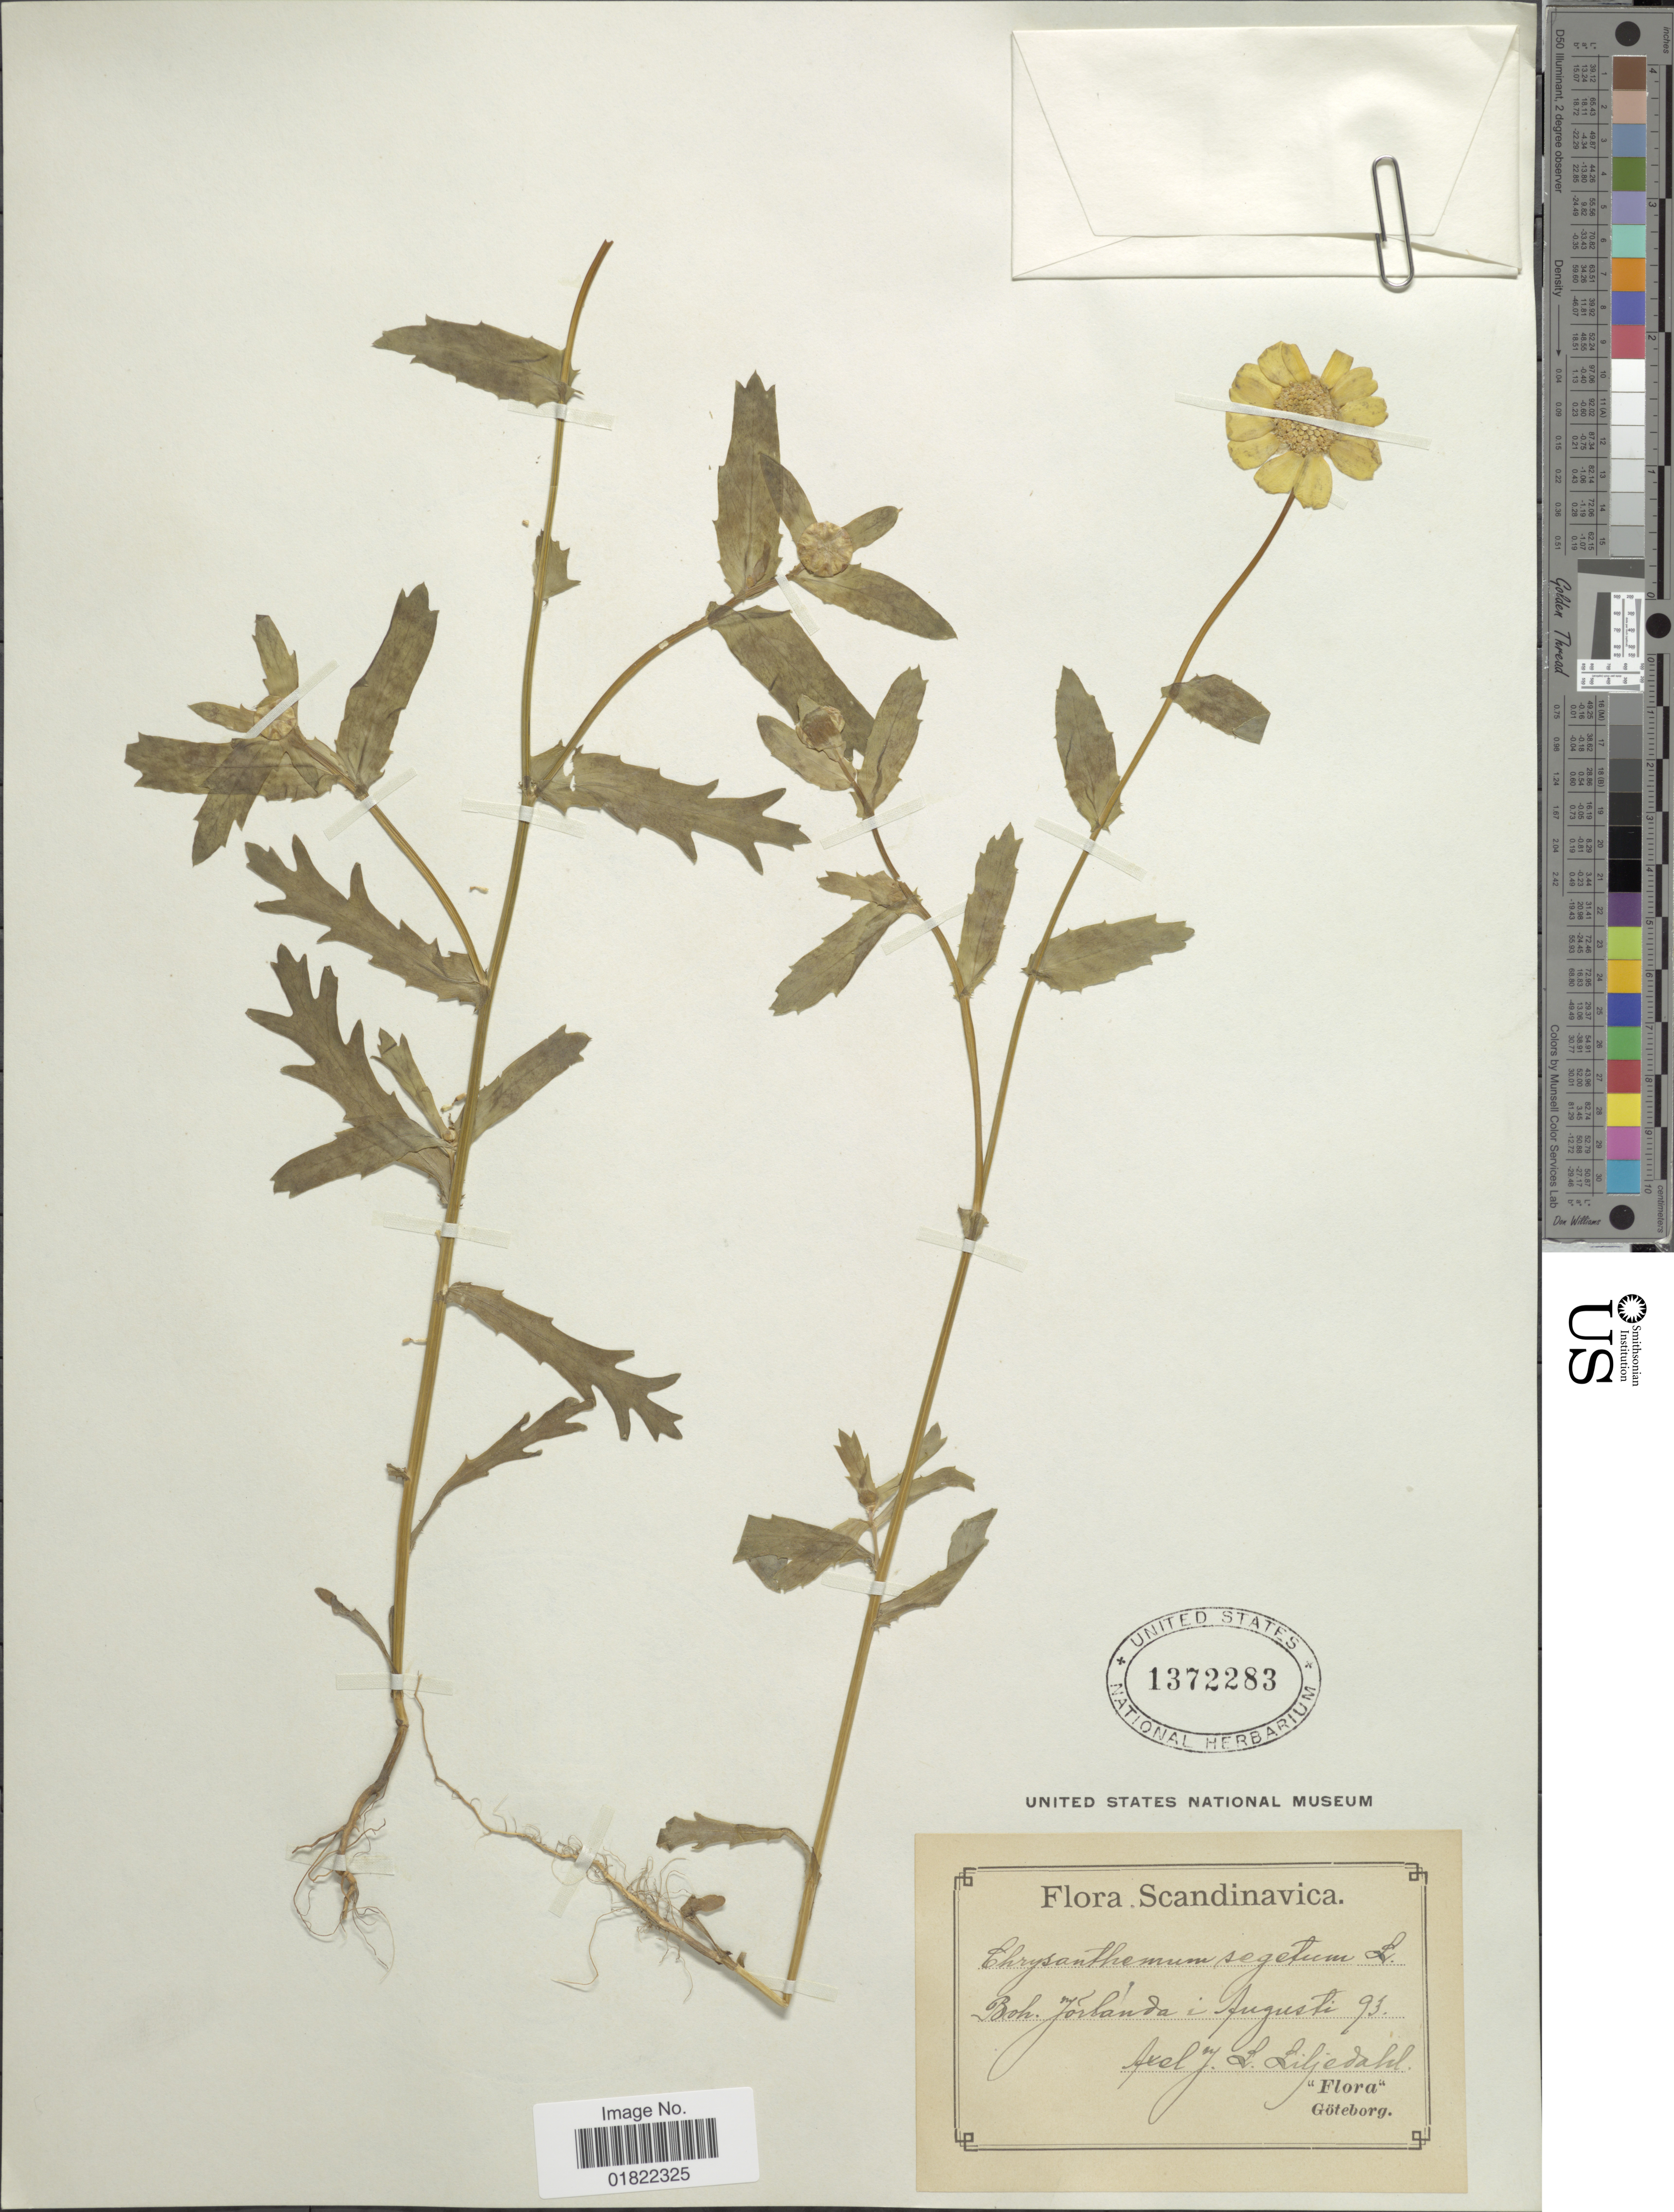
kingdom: Plantae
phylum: Tracheophyta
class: Magnoliopsida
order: Asterales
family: Asteraceae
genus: Chrysanthemum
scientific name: Chrysanthemum segetum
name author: L.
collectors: J. Liljedahl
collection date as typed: Transcribed d/m/y: /8/93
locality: Scandinavica, Boh., Jorlanda [interpreted]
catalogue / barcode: US 1372283